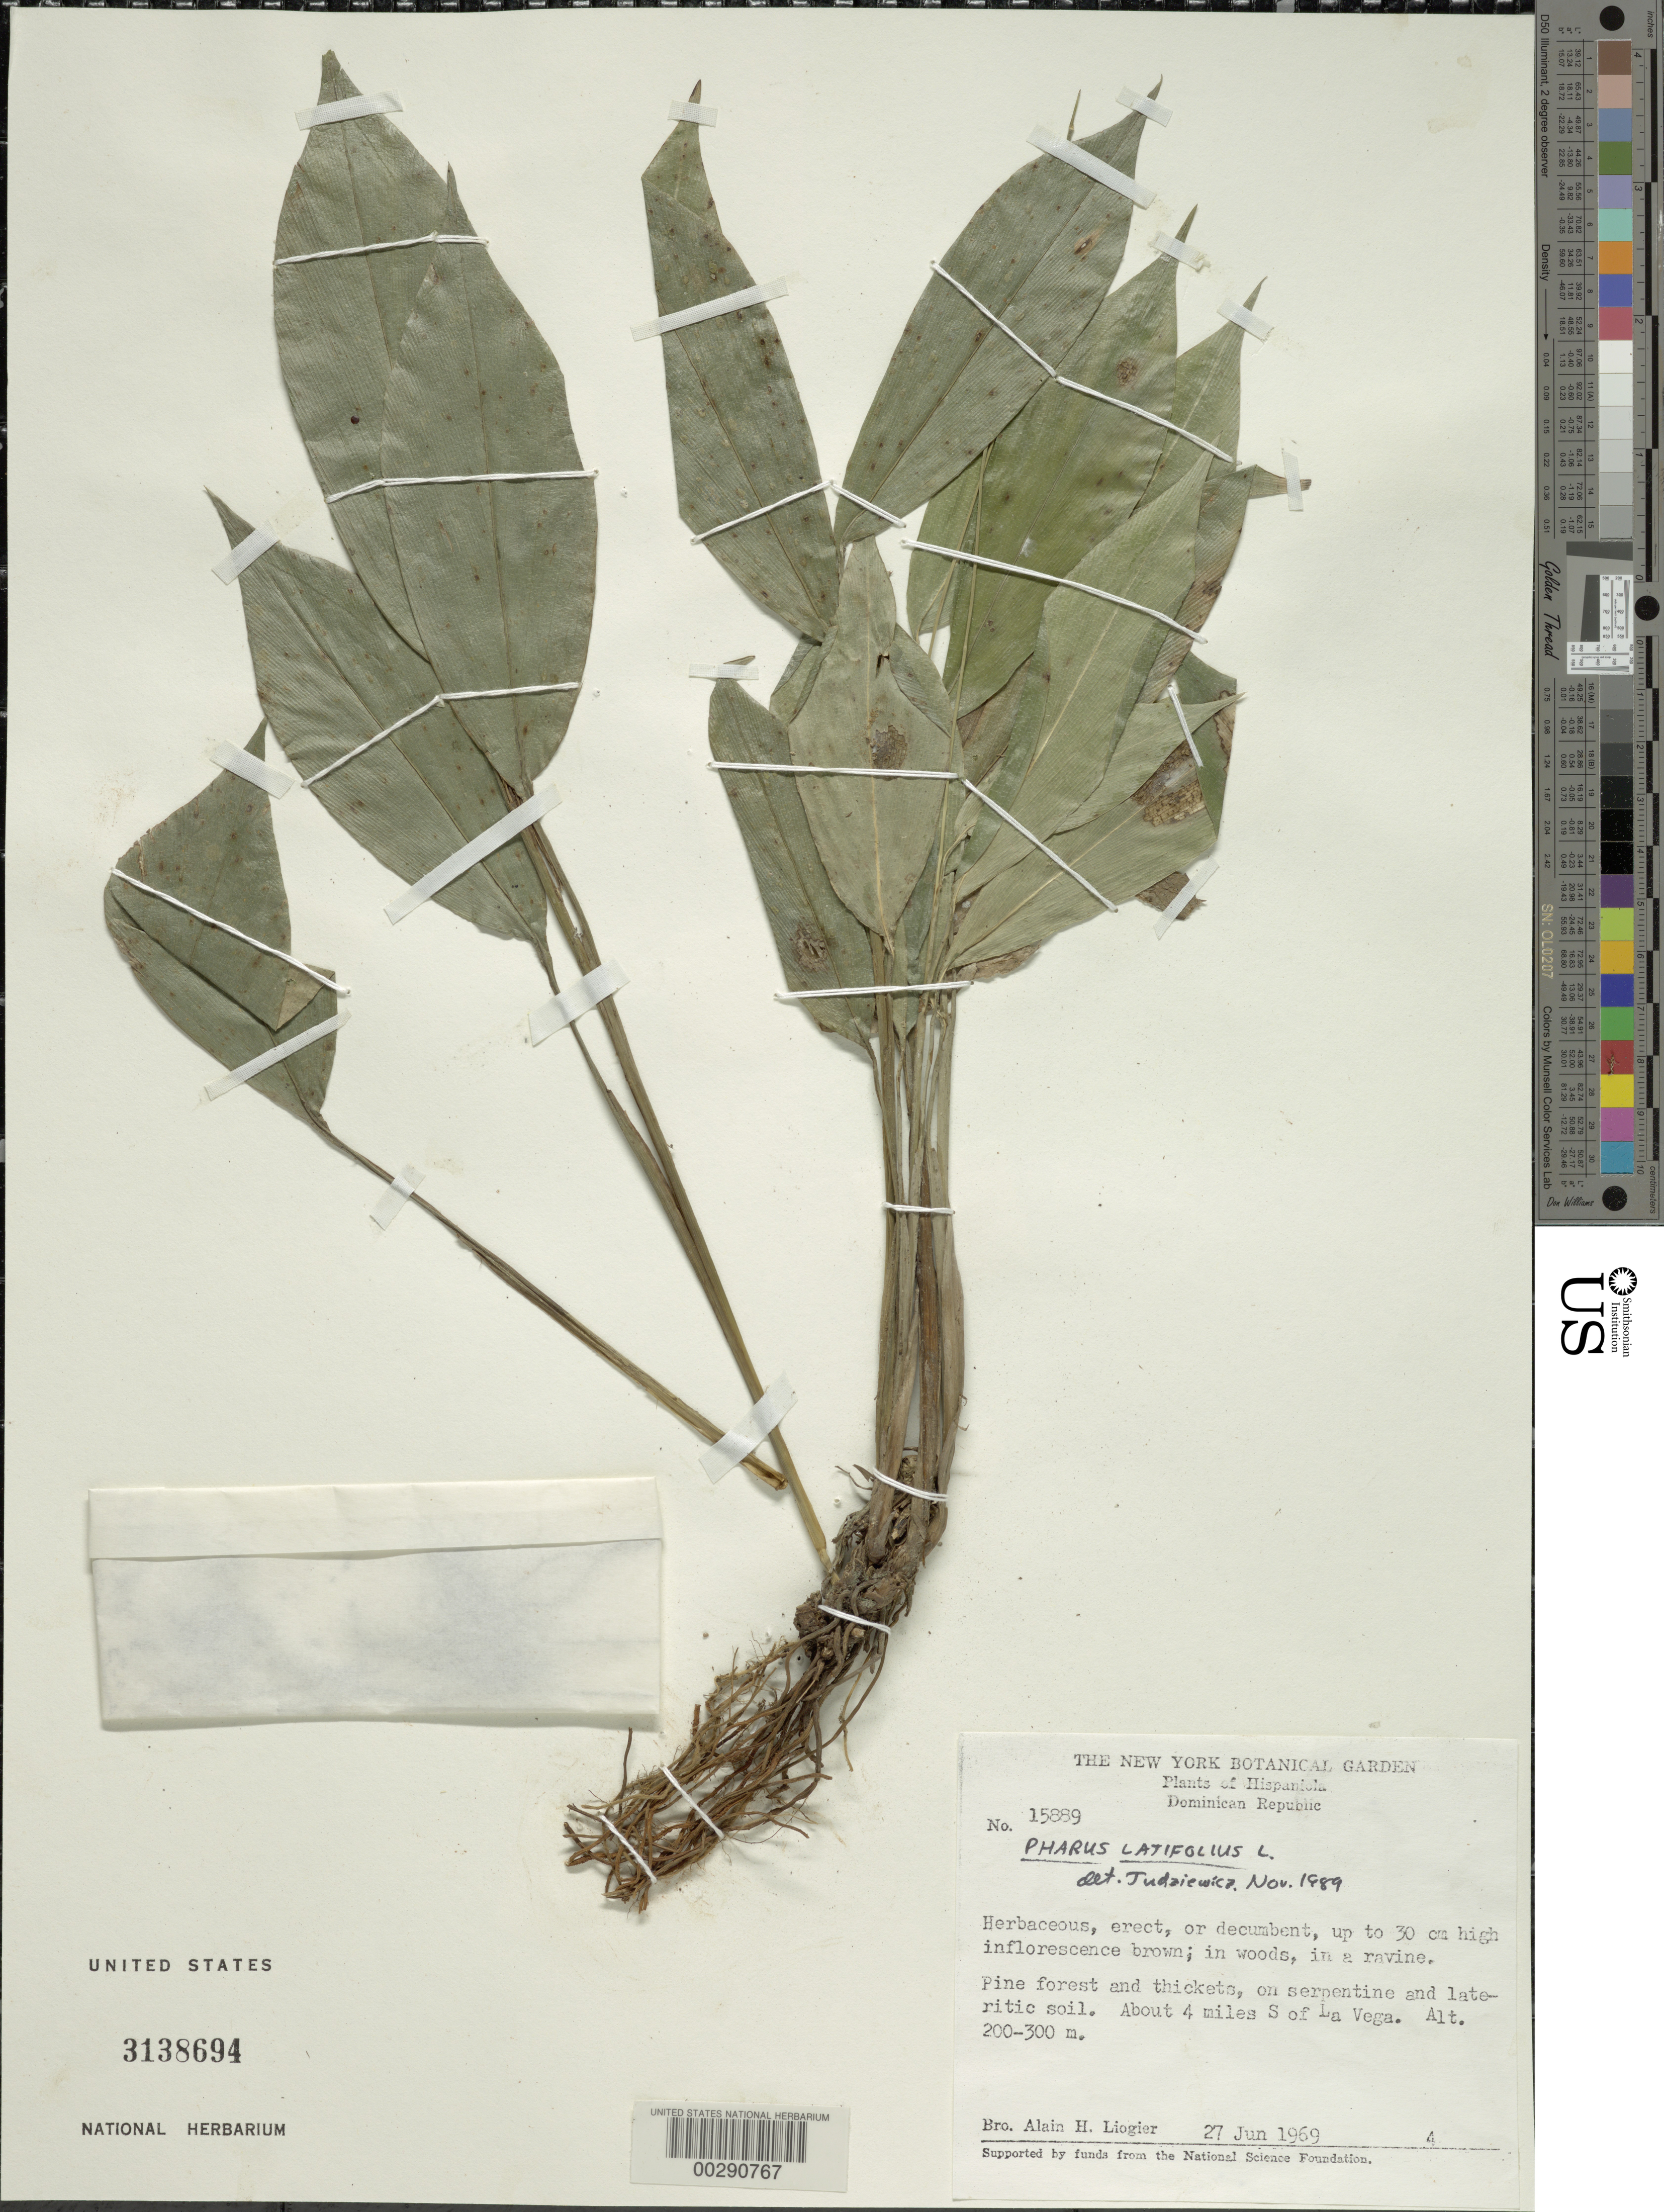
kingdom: Plantae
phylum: Tracheophyta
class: Liliopsida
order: Poales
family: Poaceae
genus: Pharus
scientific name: Pharus latifolius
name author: L.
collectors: A. H. Liogier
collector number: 15889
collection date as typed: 27 Jun 1969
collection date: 1969-06-27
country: Dominican Republic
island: Hispaniola Island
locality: About 4 mi s of la vega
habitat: Woods, in a ravine; pine forest + thickets, on serpentine and lateritic soil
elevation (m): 200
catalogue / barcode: US 3138694